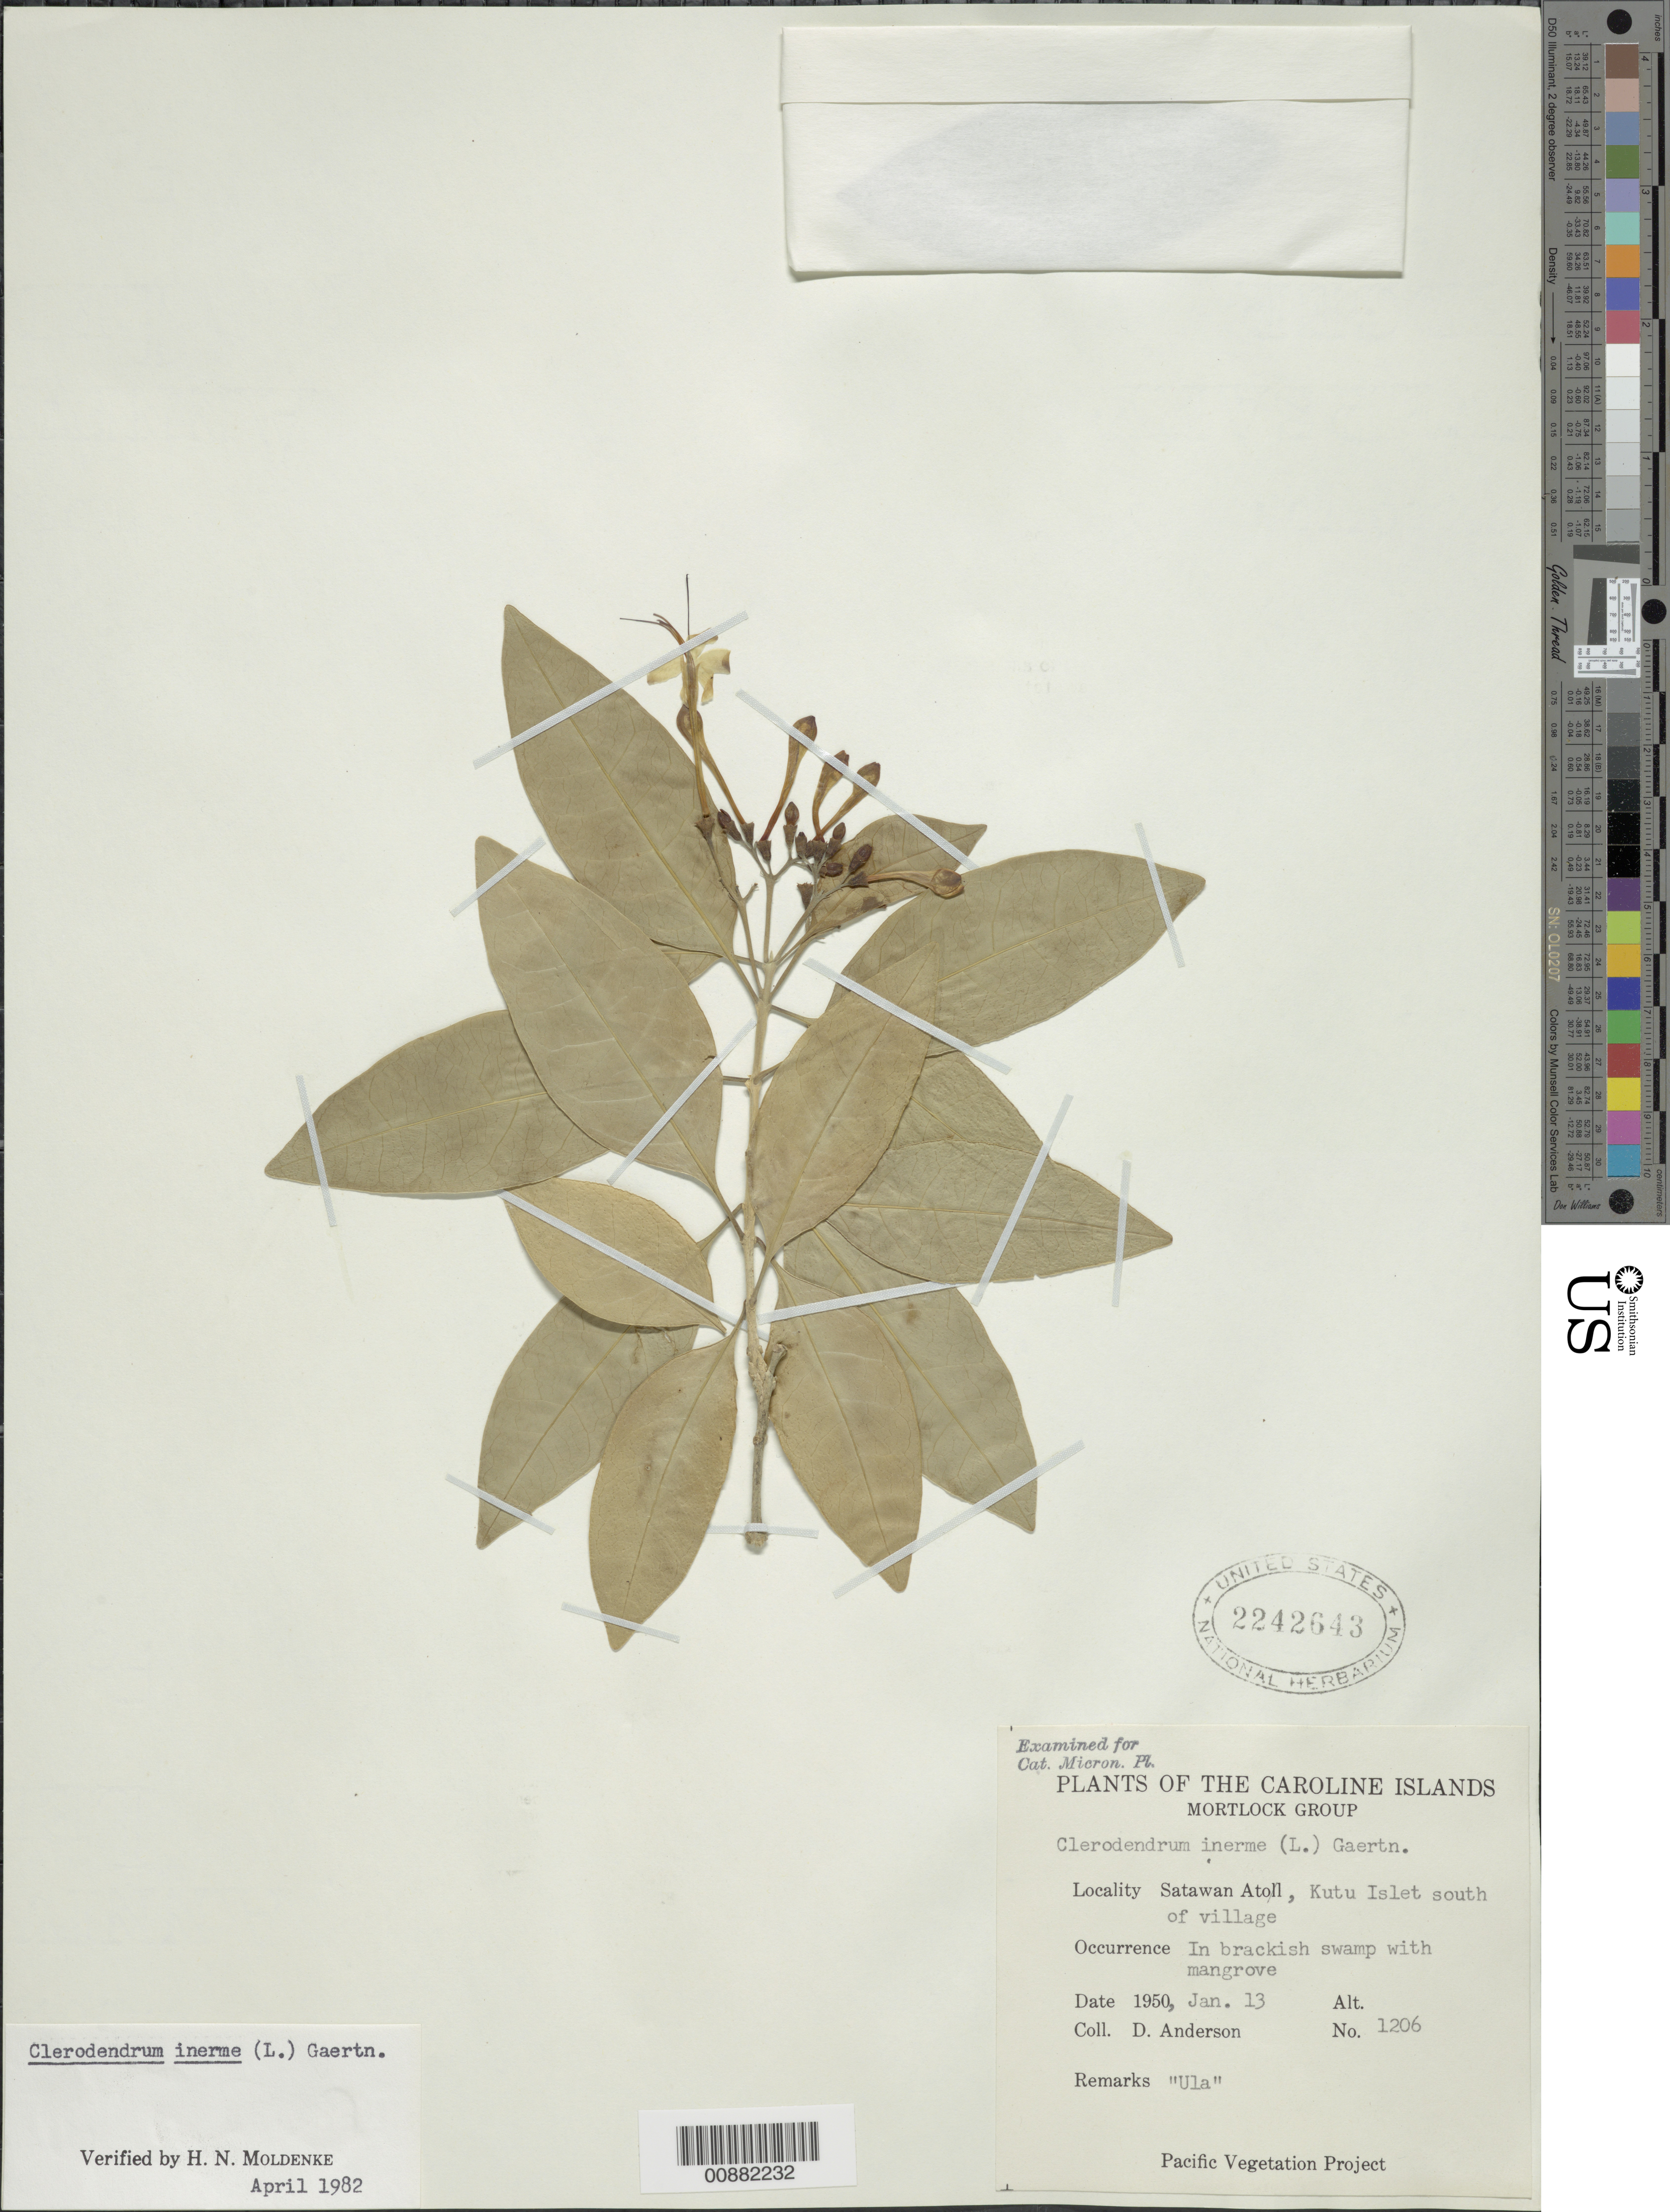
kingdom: Plantae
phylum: Tracheophyta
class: Magnoliopsida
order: Lamiales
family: Lamiaceae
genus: Clerodendrum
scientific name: Clerodendrum inerme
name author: (L.) Gaertn.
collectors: D. Anderson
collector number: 1206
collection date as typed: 13 Jan 1950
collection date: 1950-01-13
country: Micronesia, Federated States of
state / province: Truk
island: Satawan Atoll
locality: Kutu Islet, S of village.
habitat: in brackish swamp with mangrove.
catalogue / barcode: US 2242643